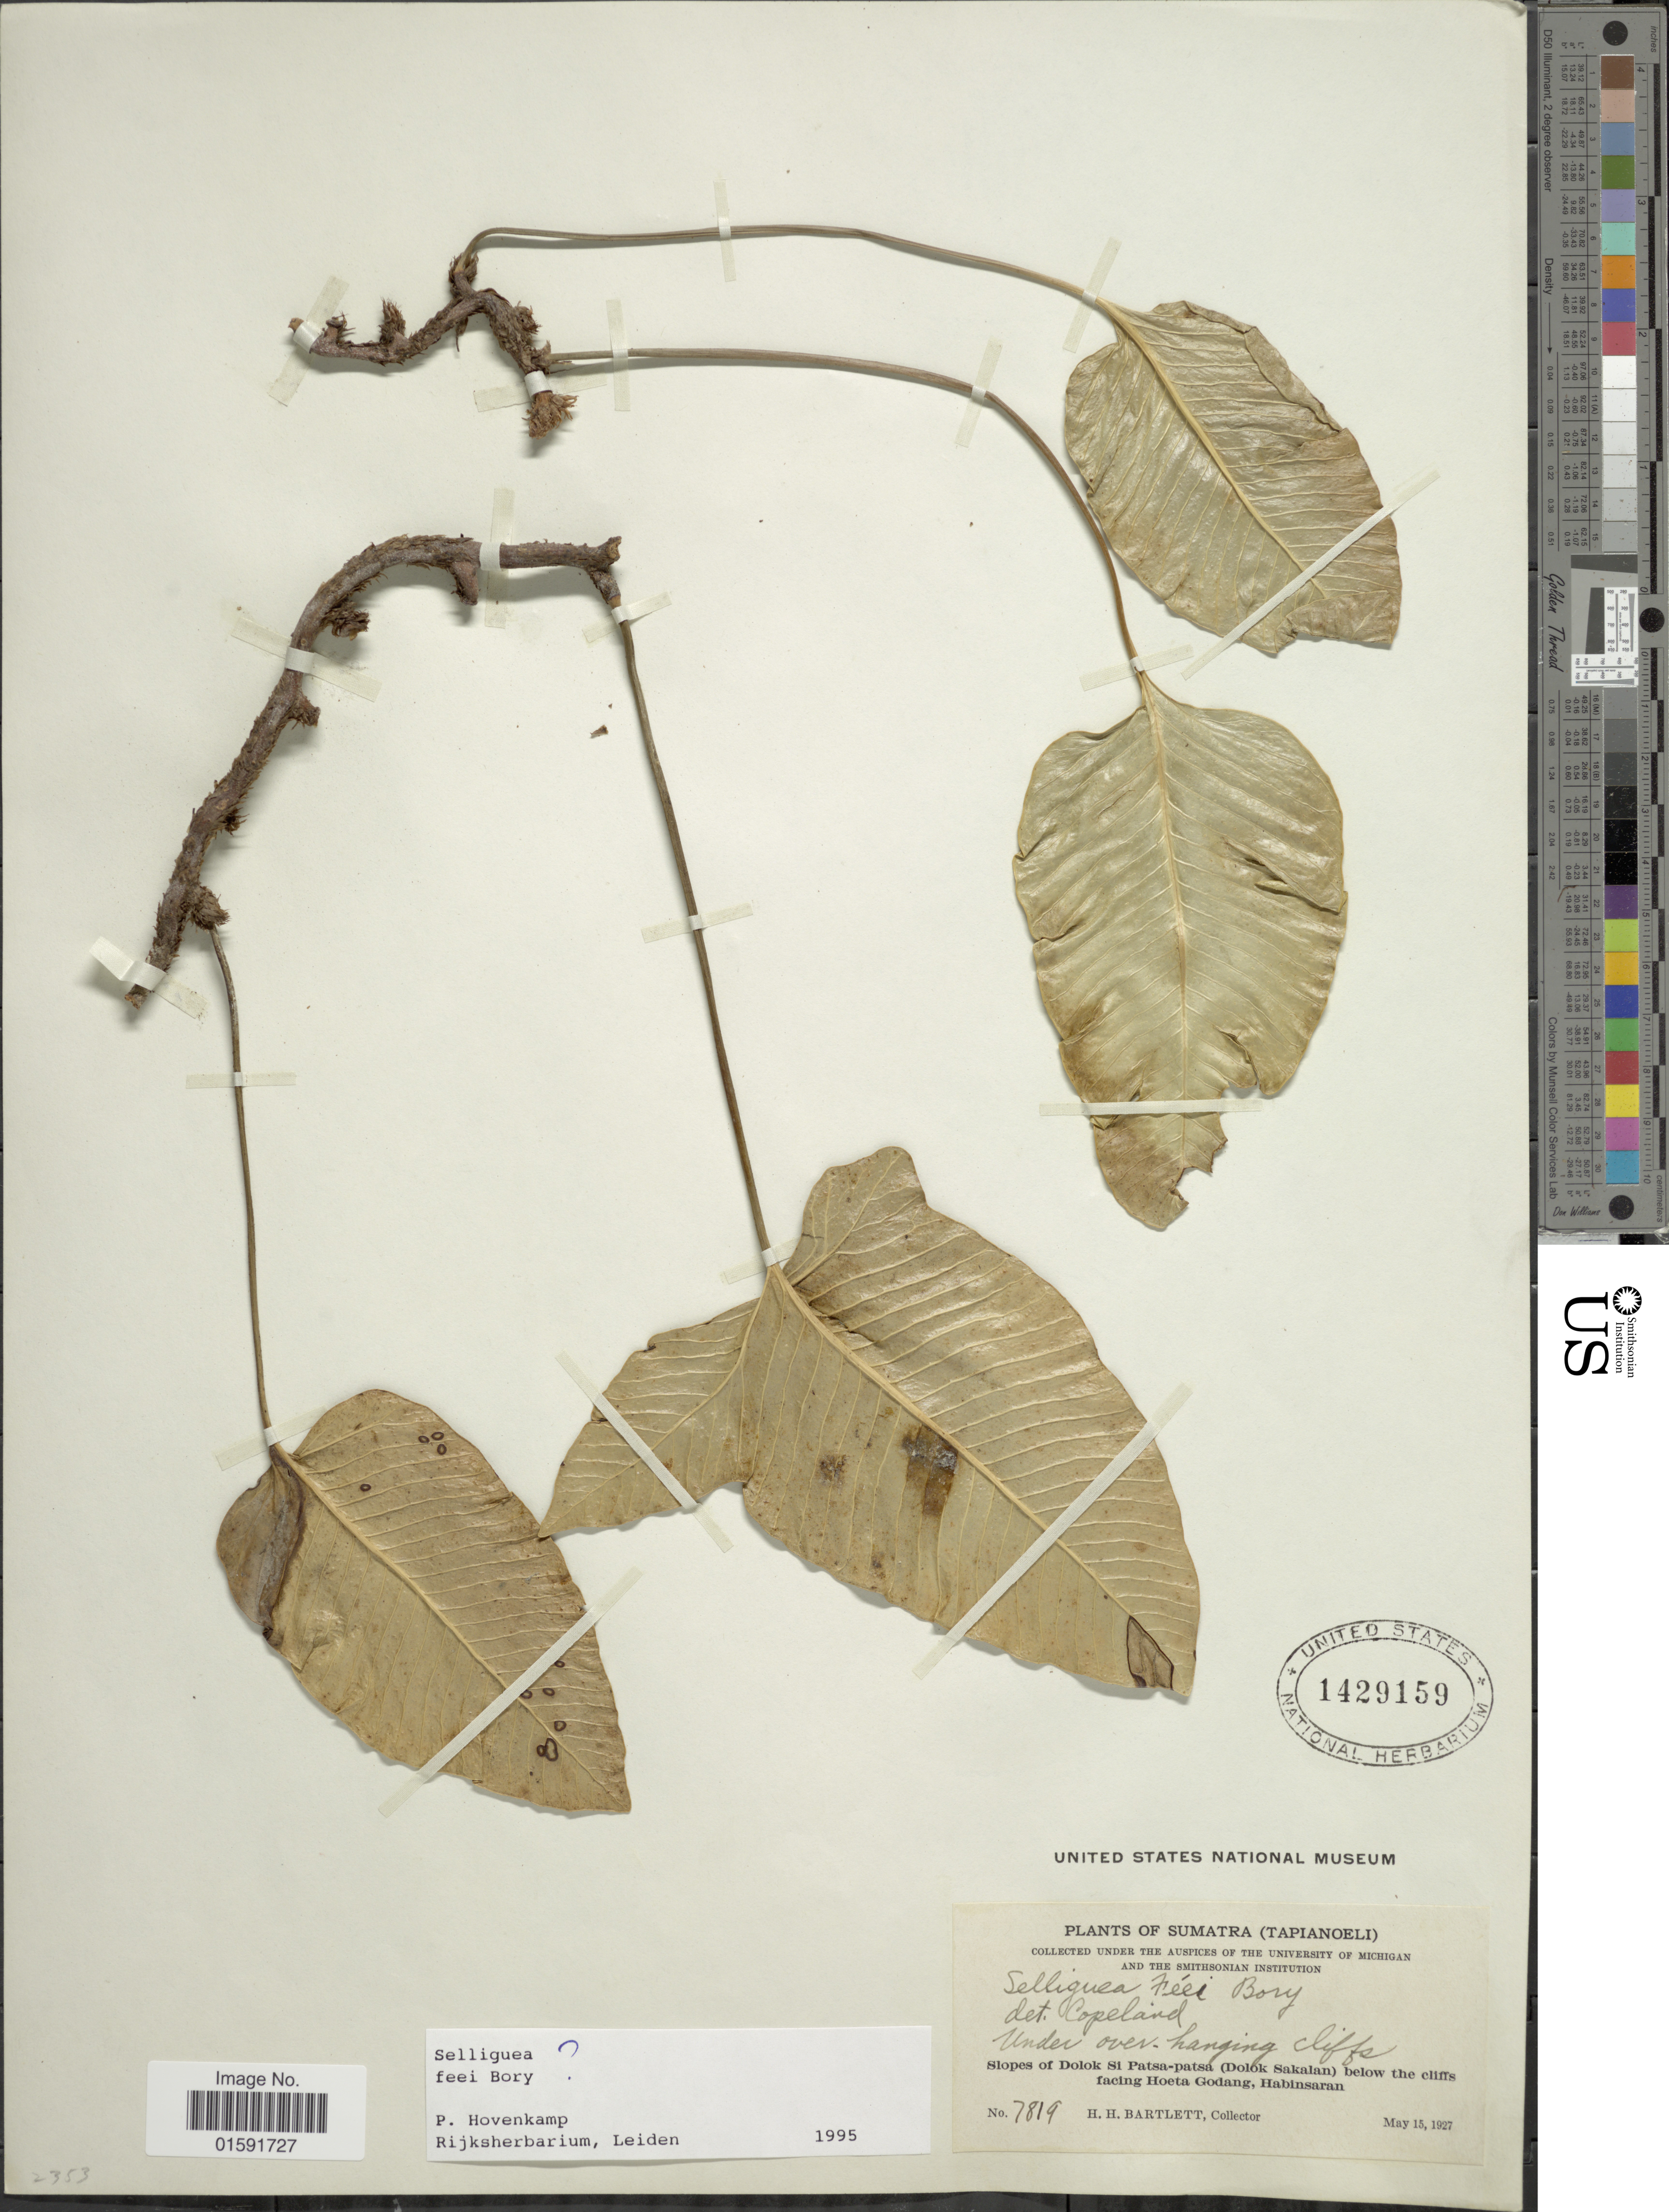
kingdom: Plantae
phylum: Tracheophyta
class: Polypodiopsida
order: Polypodiales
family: Polypodiaceae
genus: Selliguea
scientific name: Selliguea feei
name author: Bory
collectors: H. H. Bartlett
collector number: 7819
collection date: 1927-05-15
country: Indonesia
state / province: Sumatra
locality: (Tapianoeli) Slopes of Dolok Si Patsa-patsa (Dolok Sakalan) below the cliffs facing Hoeta Godang, Habinsara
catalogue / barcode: US 1429159